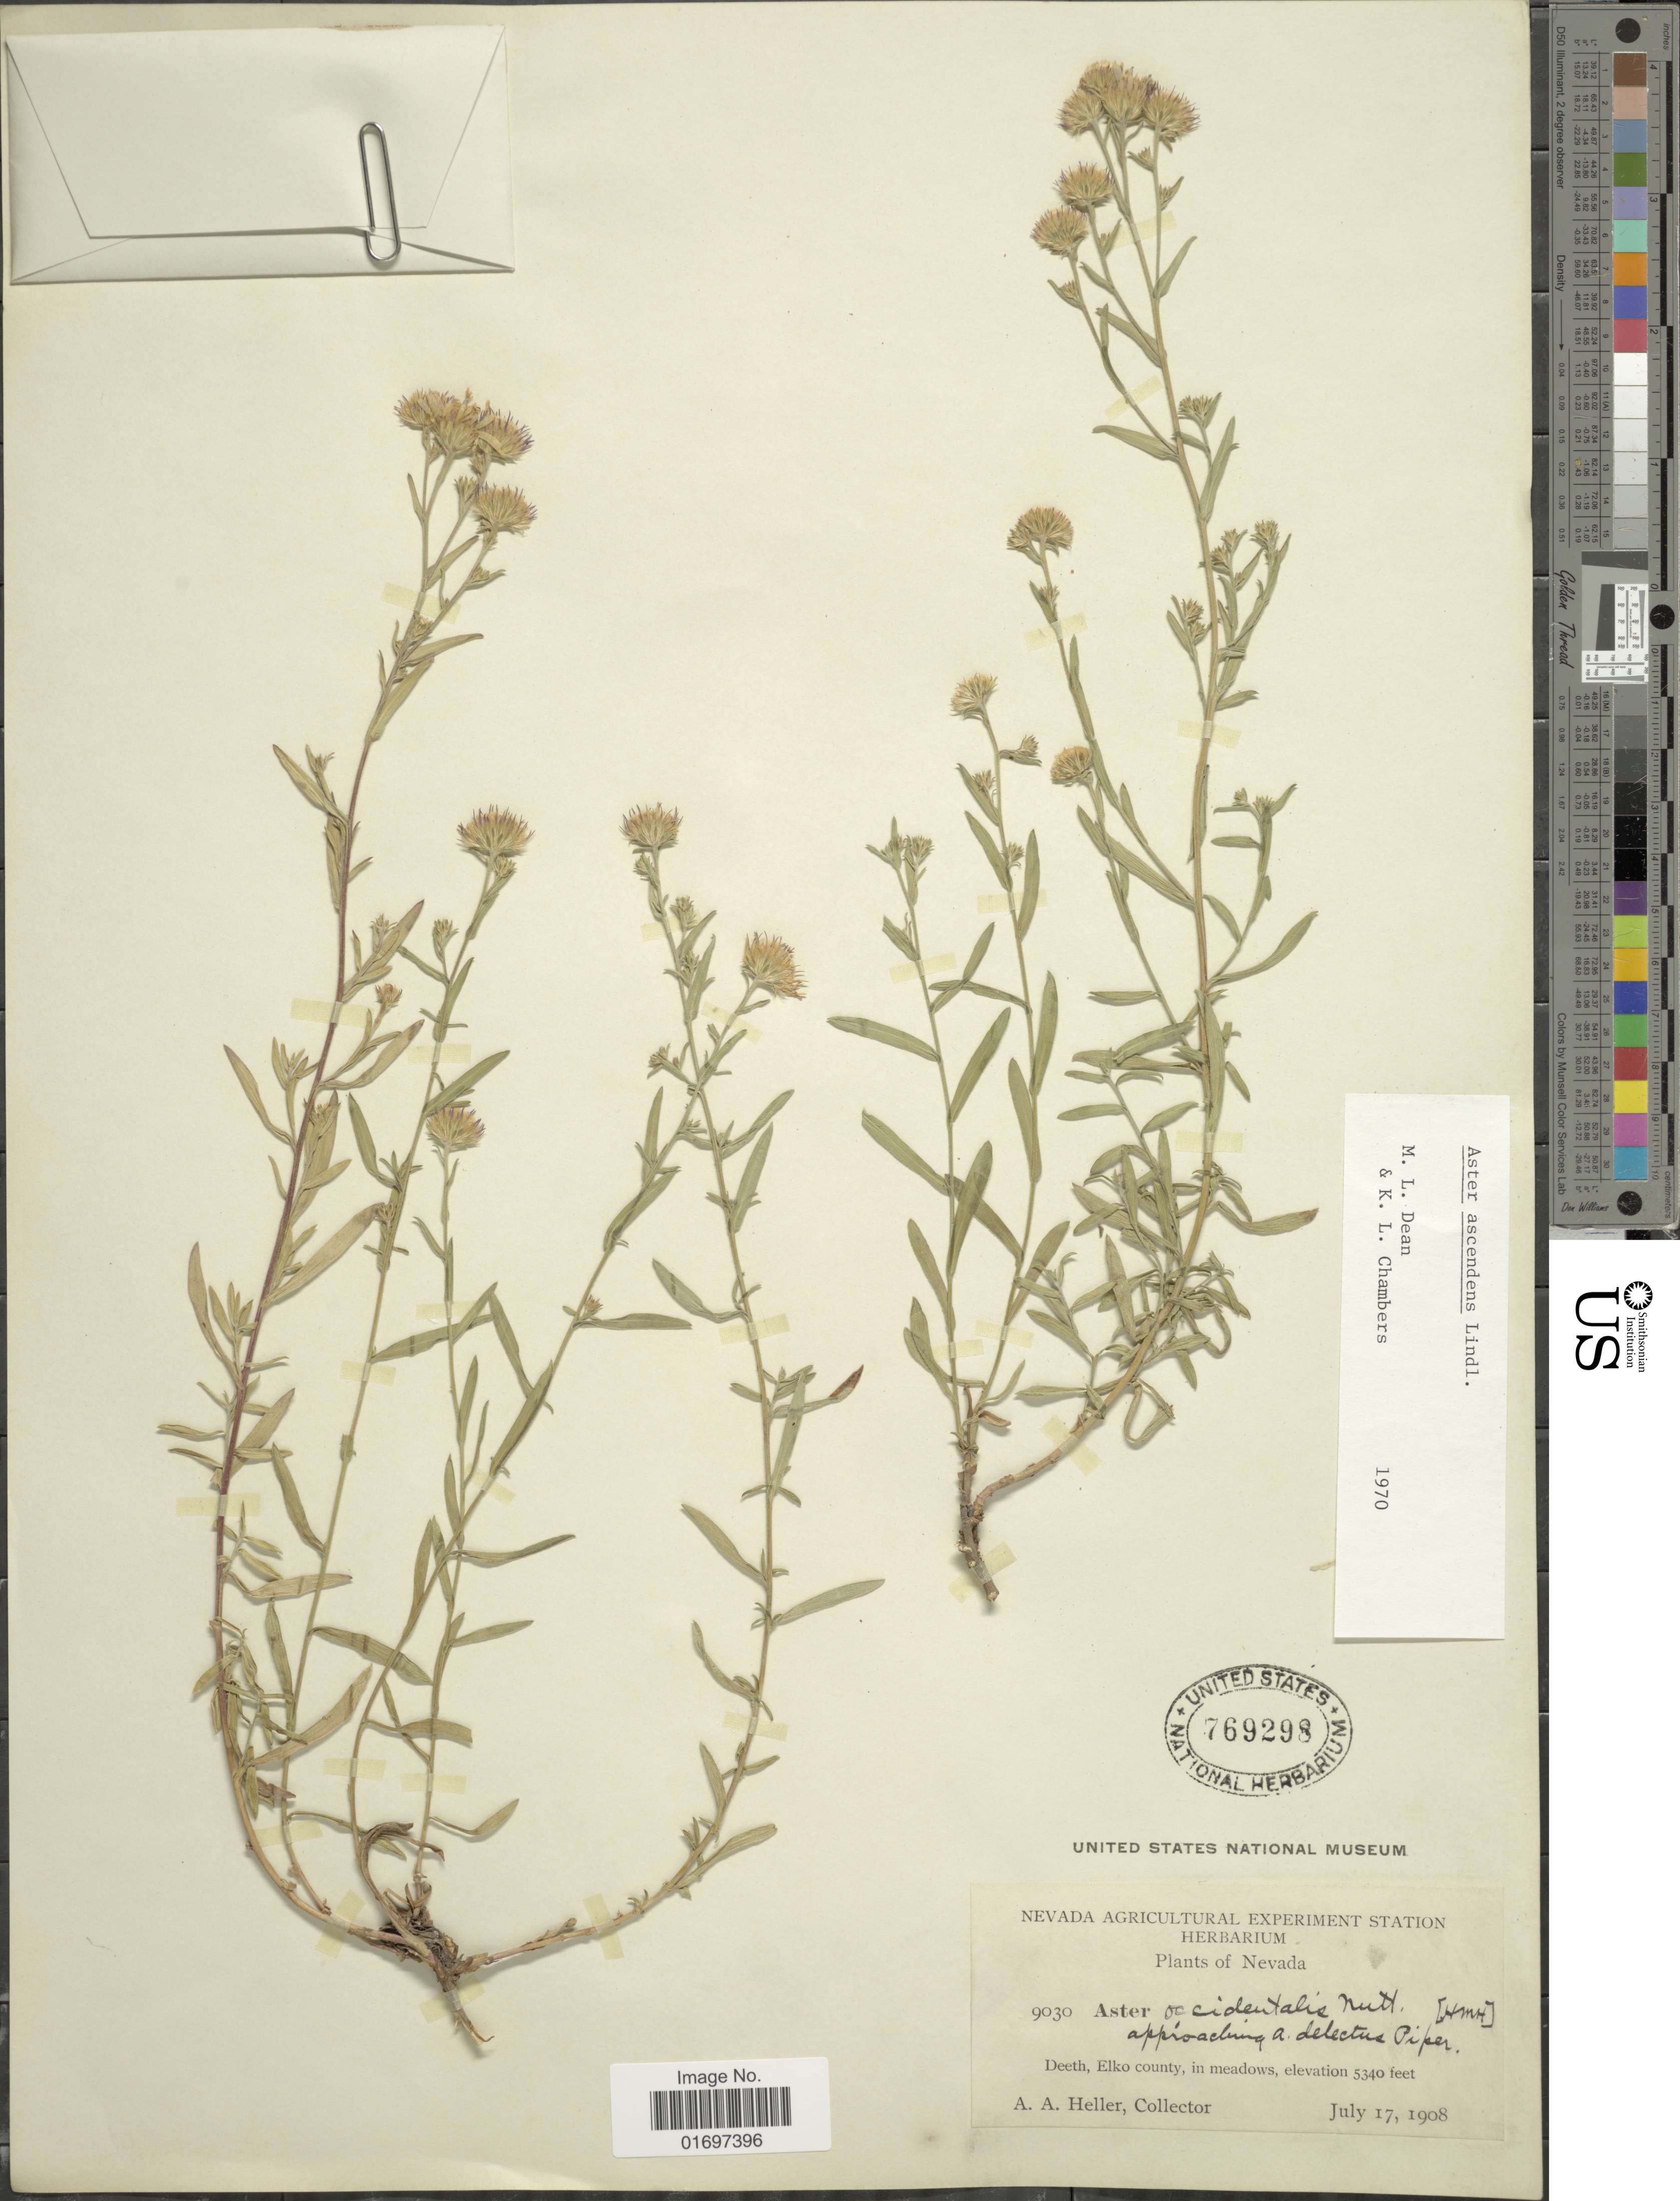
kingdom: Plantae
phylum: Tracheophyta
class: Magnoliopsida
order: Asterales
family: Asteraceae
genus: Symphyotrichum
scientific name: Symphyotrichum ascendens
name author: (Lindl.) G.L. Nesom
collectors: A. A. Heller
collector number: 9030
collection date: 1908-07-17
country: United States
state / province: Nevada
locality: Nevada. Deeth, Elko county, in meadows.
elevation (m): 1628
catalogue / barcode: US 769298